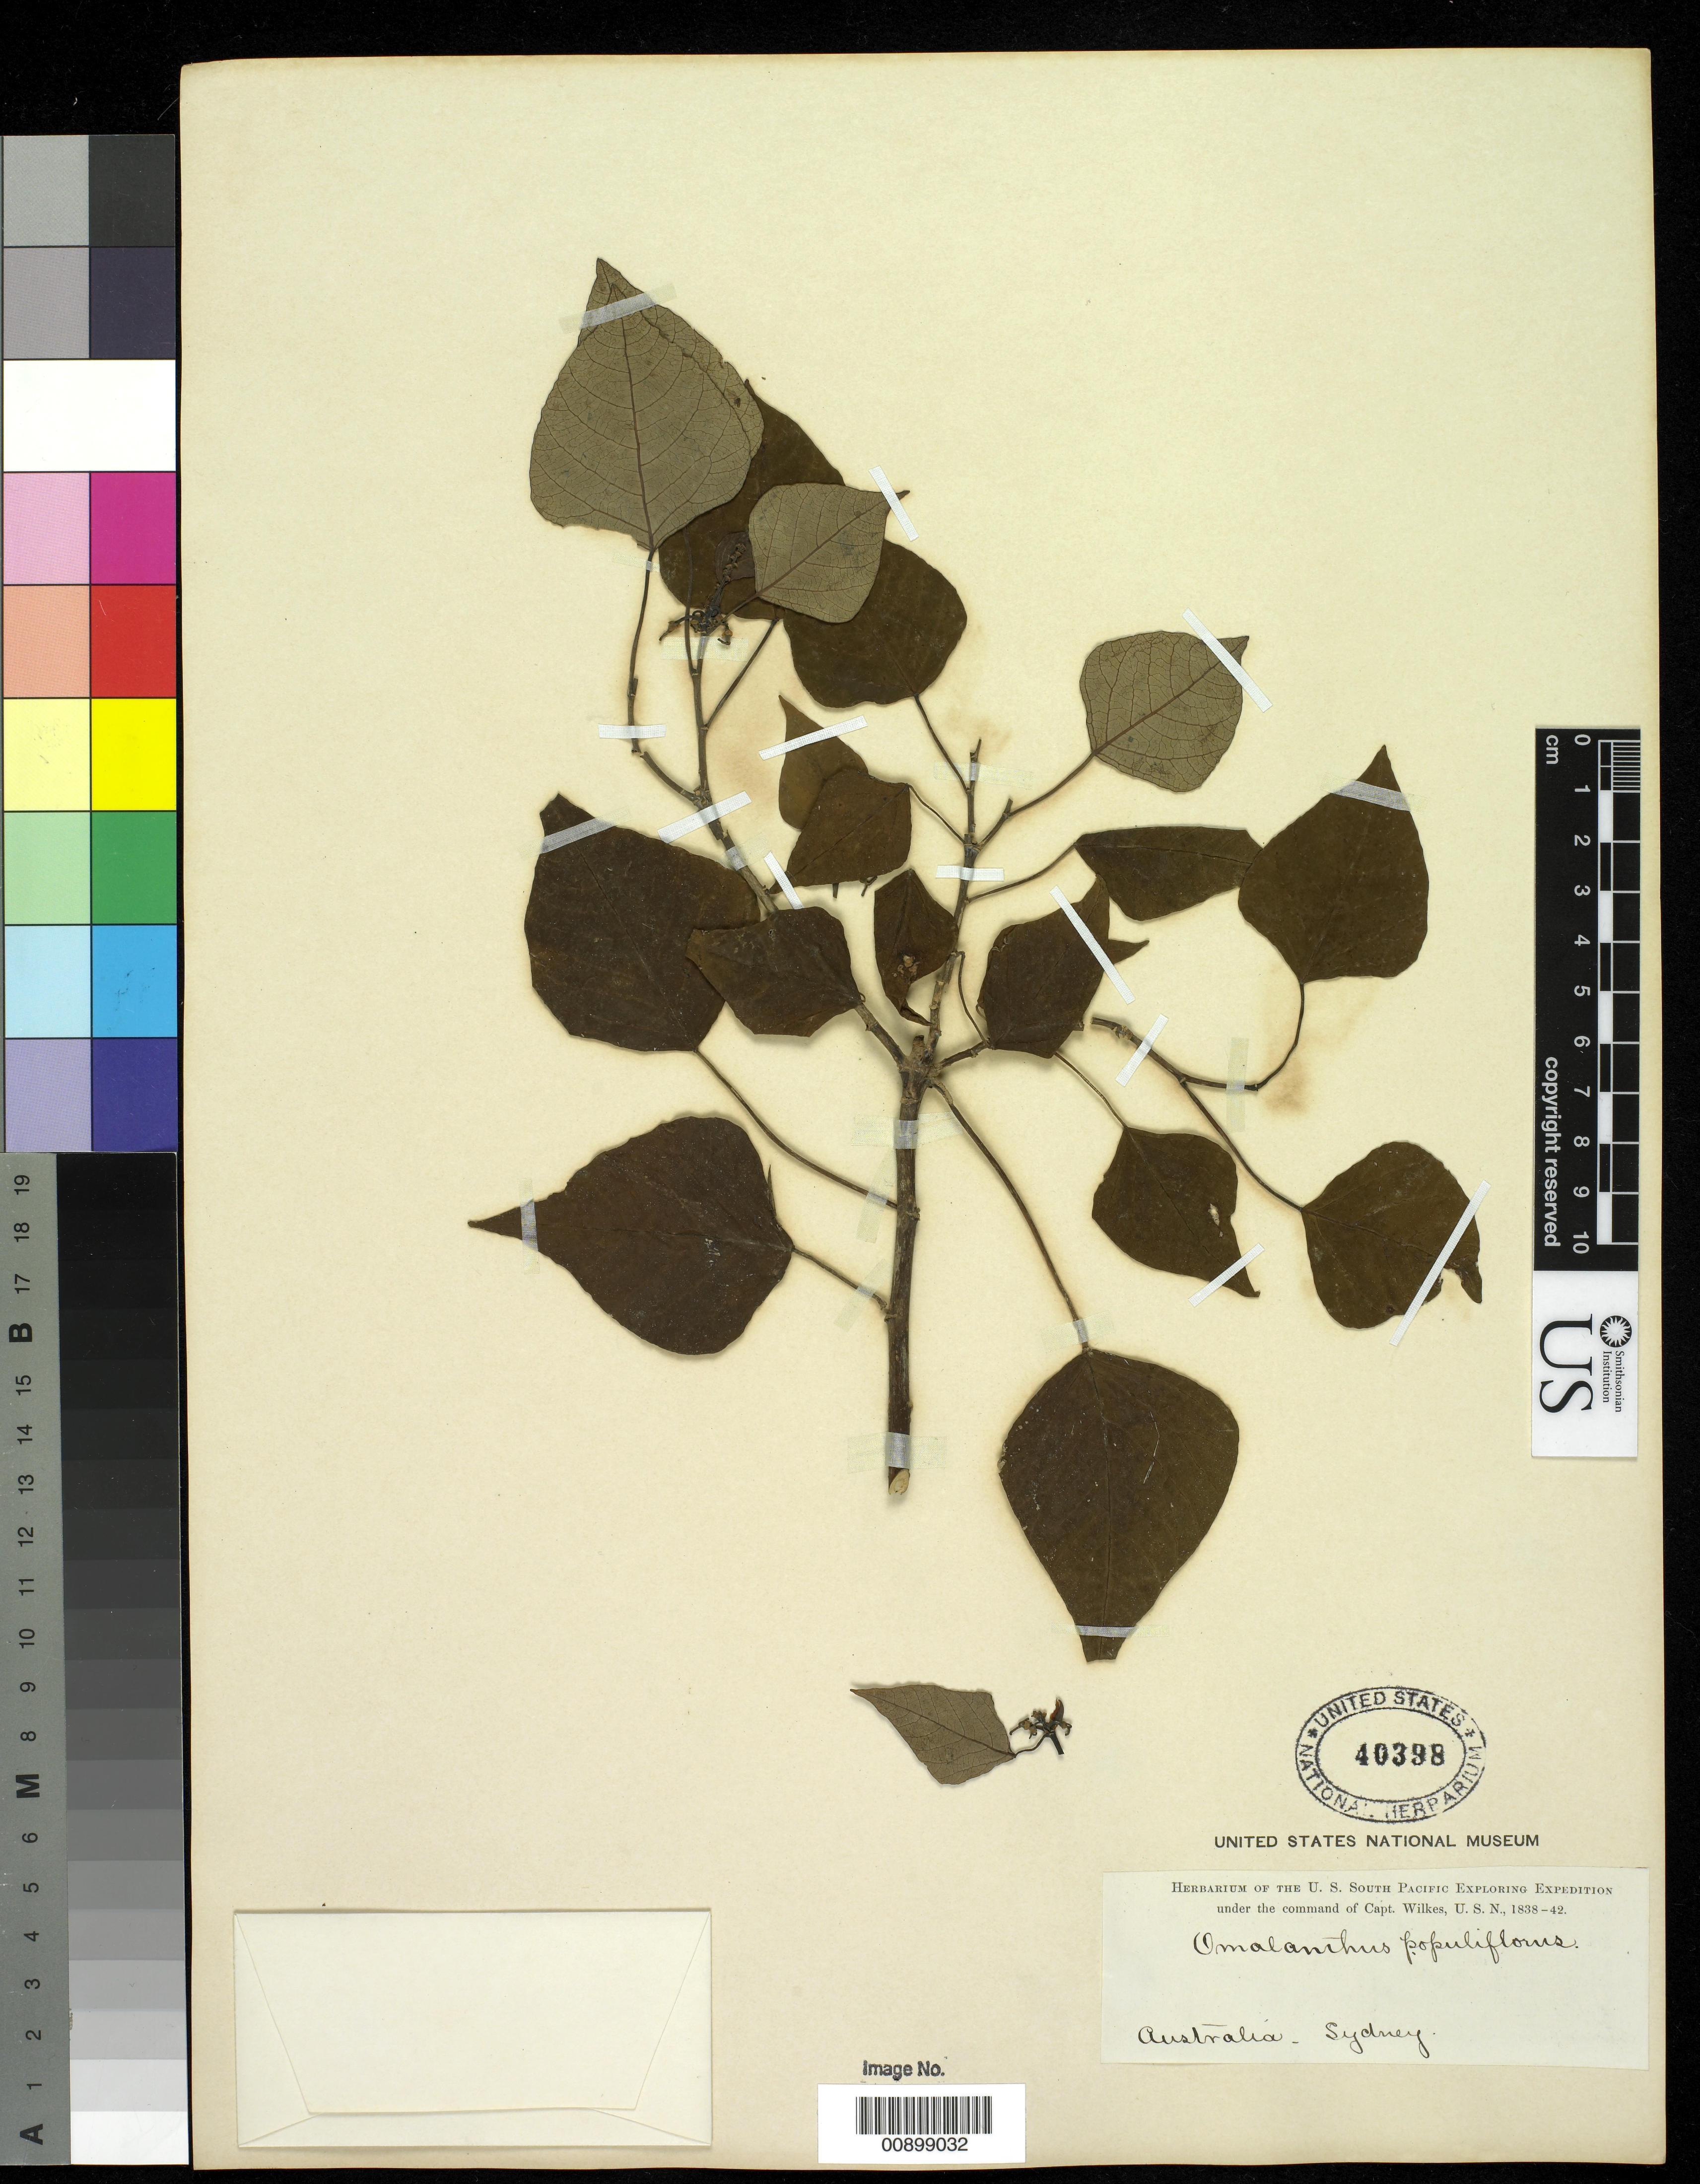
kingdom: Plantae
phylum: Tracheophyta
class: Magnoliopsida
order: Malpighiales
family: Euphorbiaceae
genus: Homalanthus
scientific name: Homalanthus novoguineensis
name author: (Warb.) K. Schum.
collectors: Wilkes Explor. Exped.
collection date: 1838/1842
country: Australia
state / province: New South Wales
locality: Sydney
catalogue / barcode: US 40398